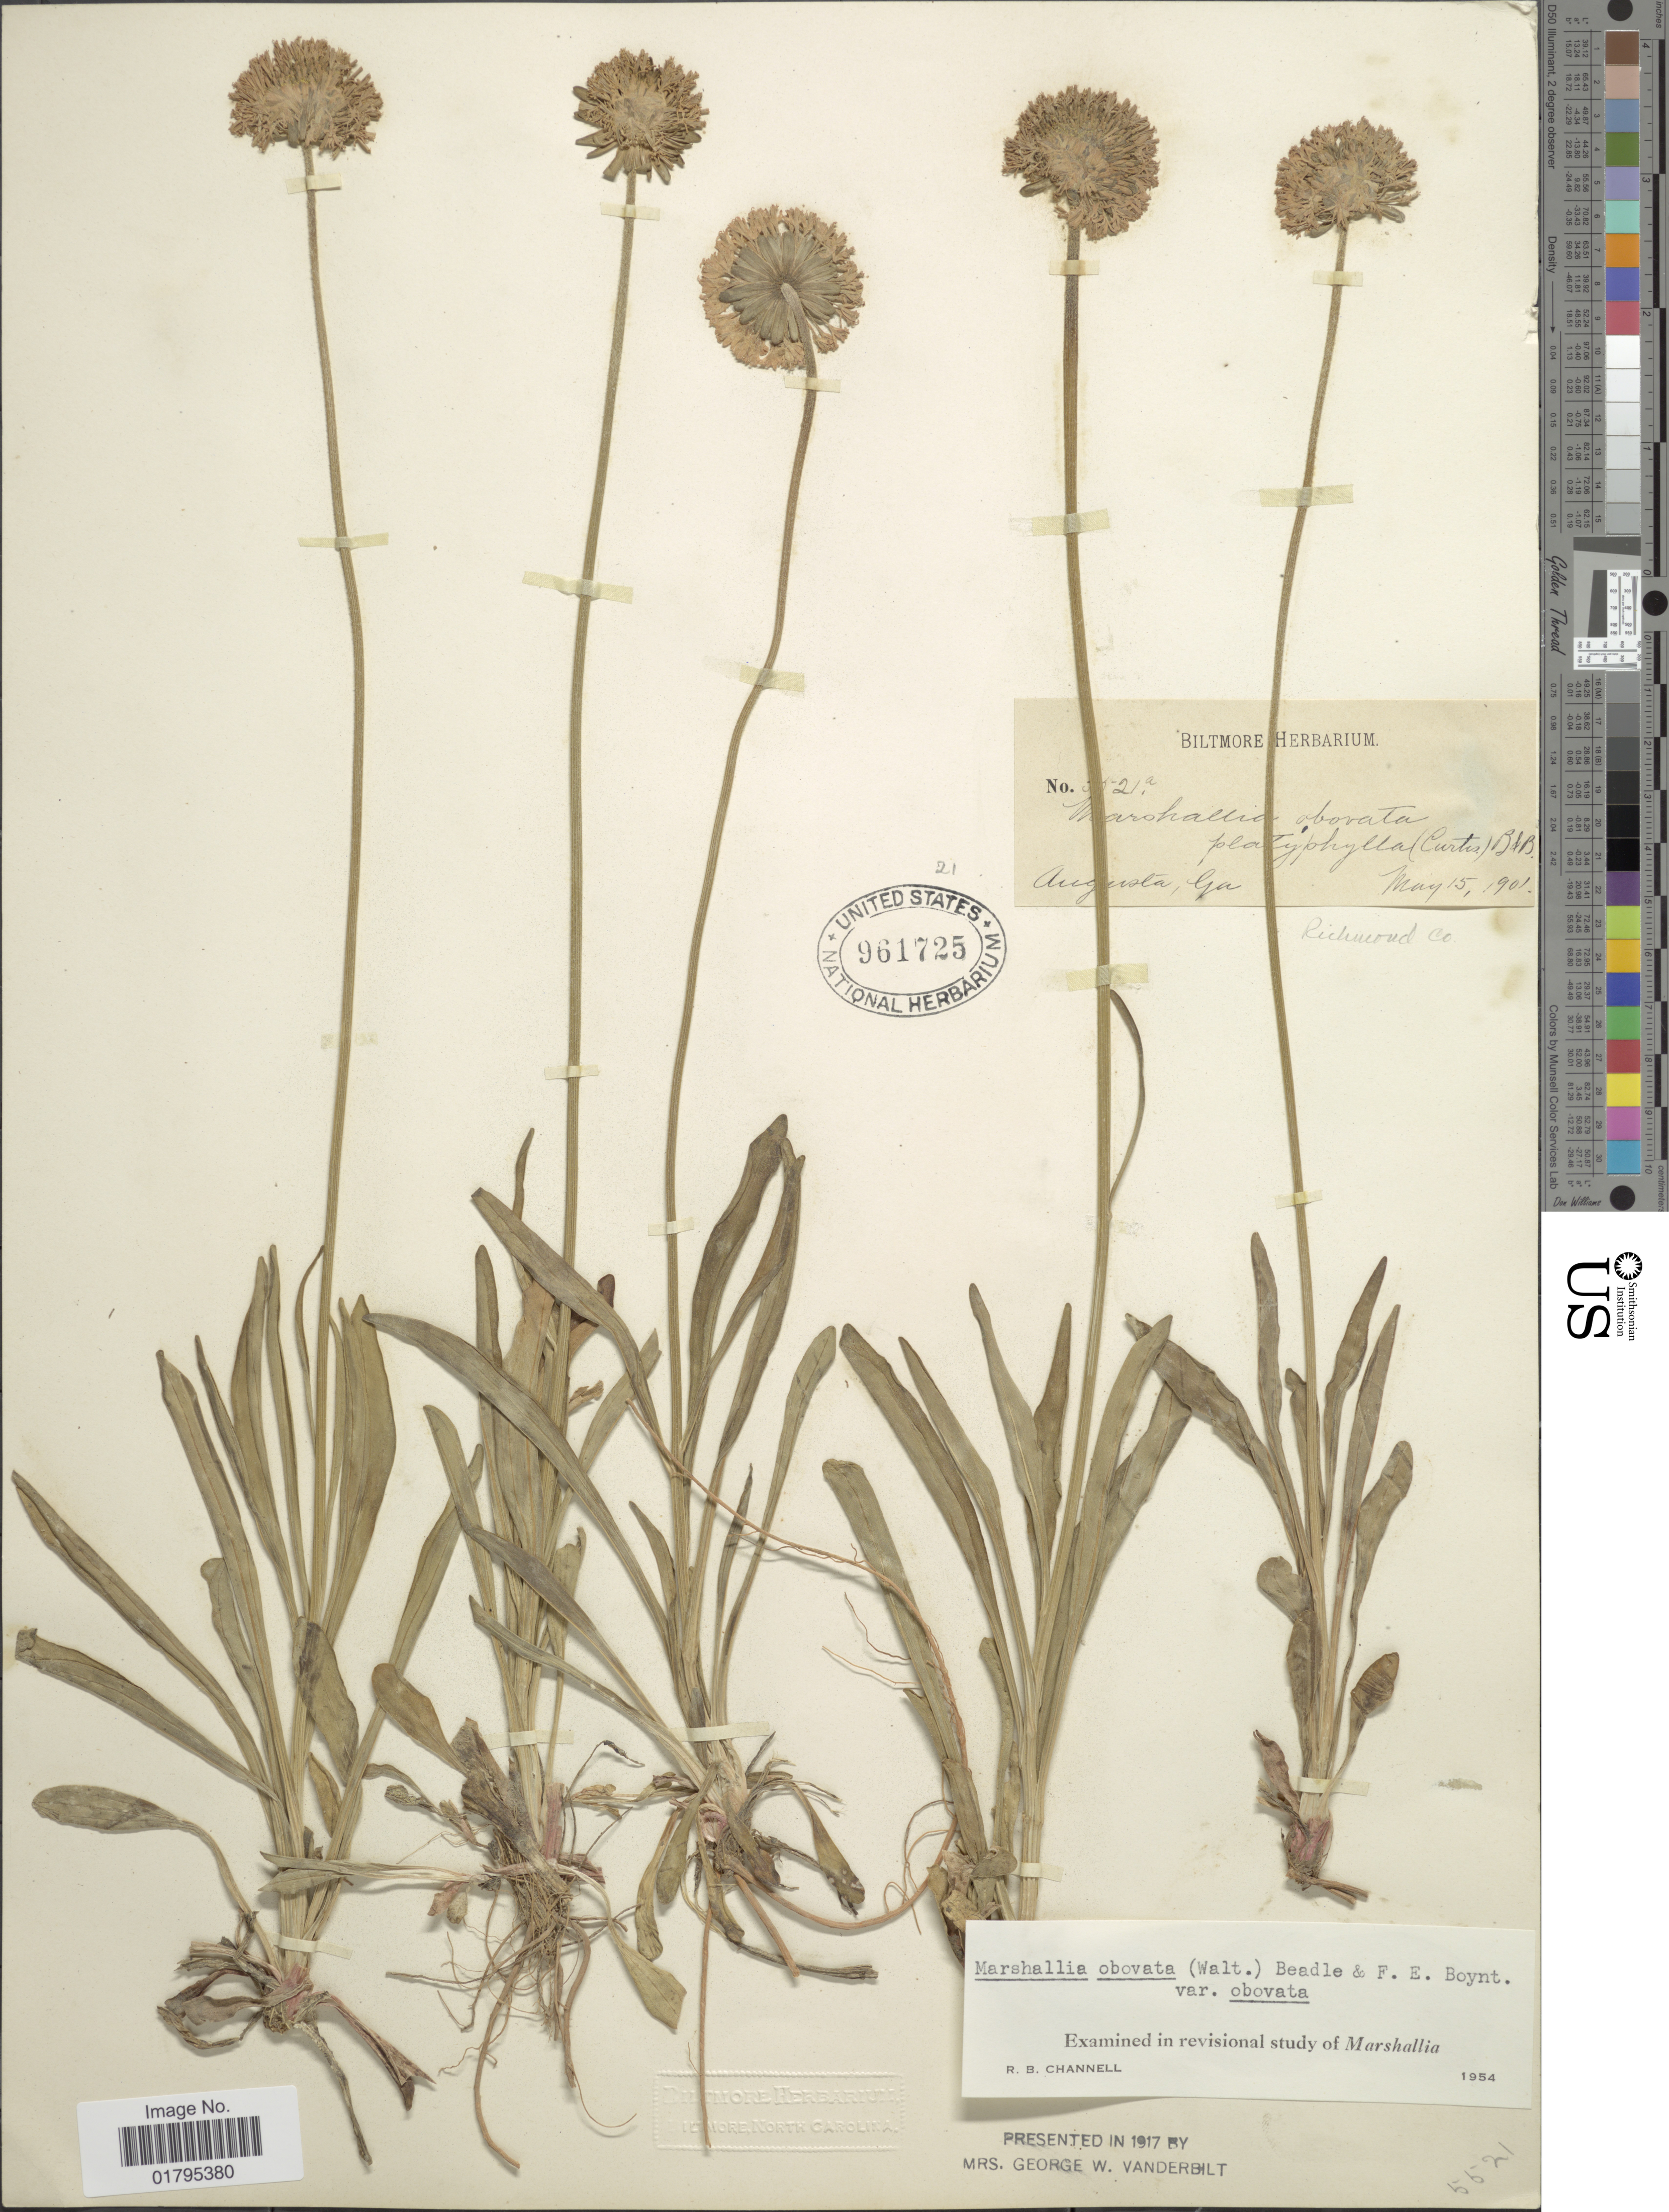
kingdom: Plantae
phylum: Tracheophyta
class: Magnoliopsida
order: Asterales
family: Asteraceae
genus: Marshallia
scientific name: Marshallia obovata var. obovata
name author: (Walter) Beadle & F.E. Boynton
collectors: ex herb. Biltmore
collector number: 5521a*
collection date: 1901-05-15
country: United States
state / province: Georgia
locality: Augusta, Ga.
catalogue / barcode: US 961725